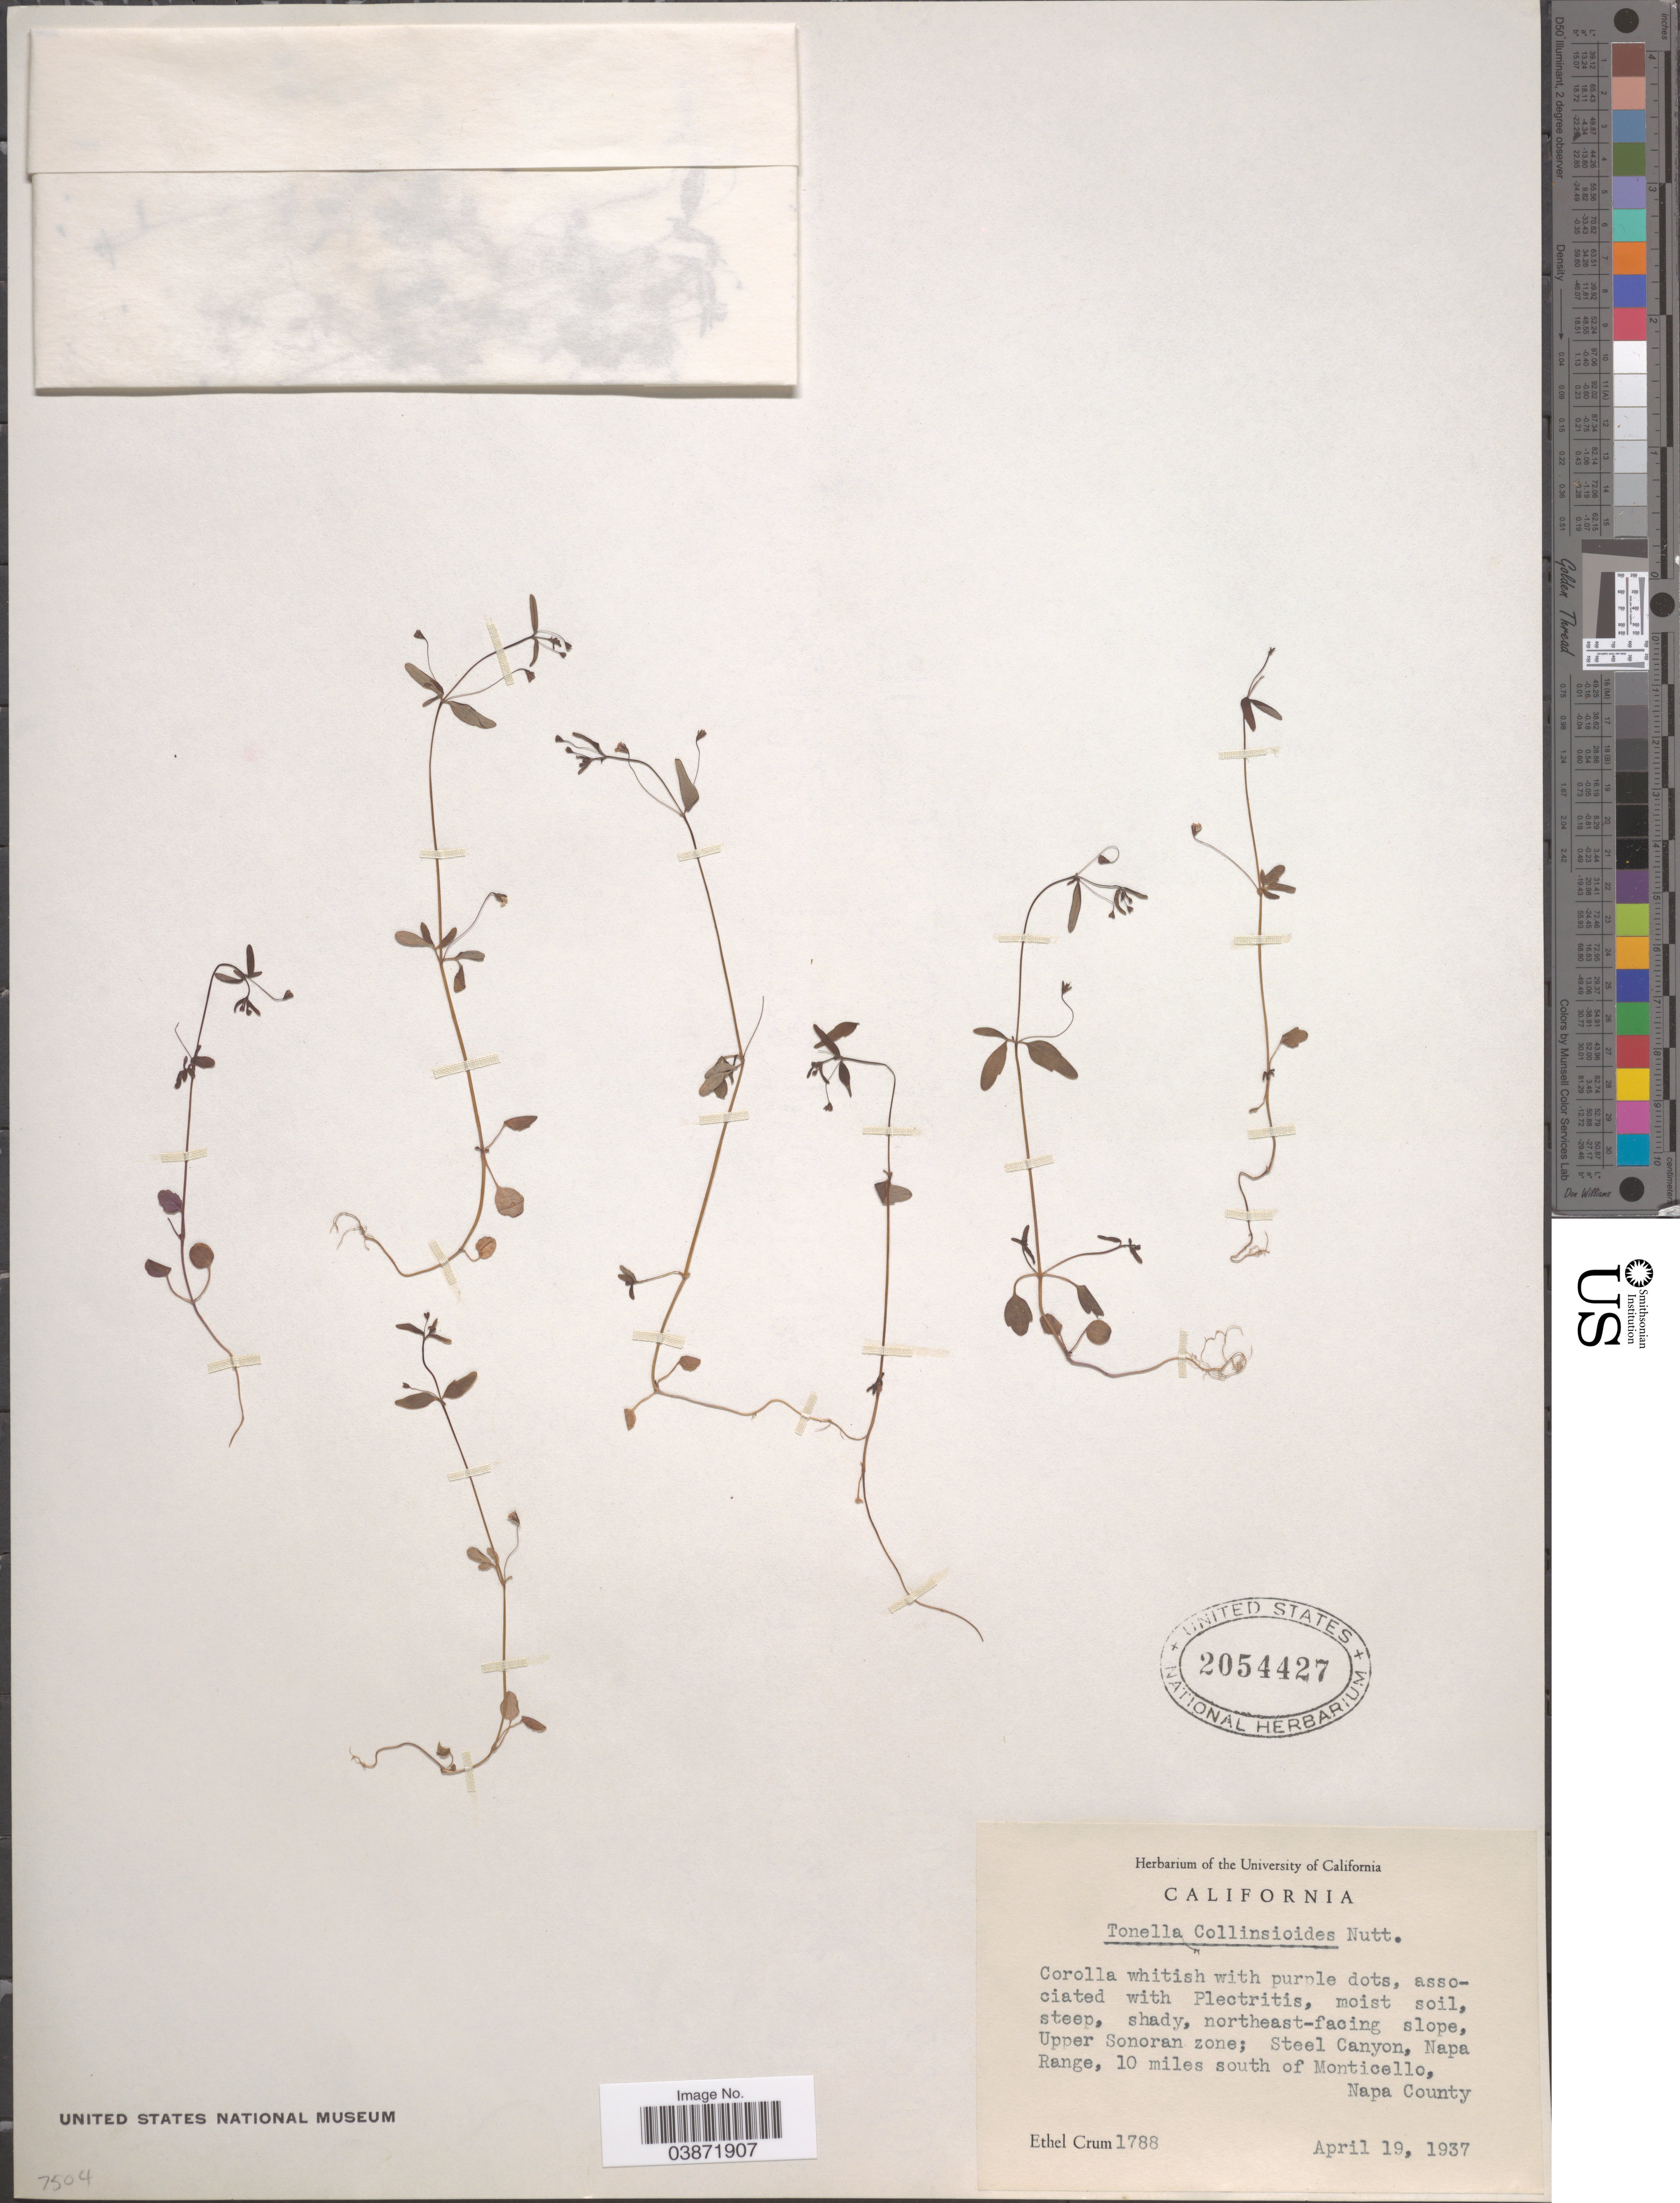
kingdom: Plantae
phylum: Tracheophyta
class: Magnoliopsida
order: Lamiales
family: Plantaginaceae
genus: Tonella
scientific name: Tonella collinsioides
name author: Nutt. ex A. Gray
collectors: E. K. Crum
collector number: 1788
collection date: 1937-04-19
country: United States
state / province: California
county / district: Napa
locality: Northeast-facing slope, Upper Sonoran zone; Steel Canyon, Napa Range, 10 miles south of Monticello, Napa County.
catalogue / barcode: US 2054427